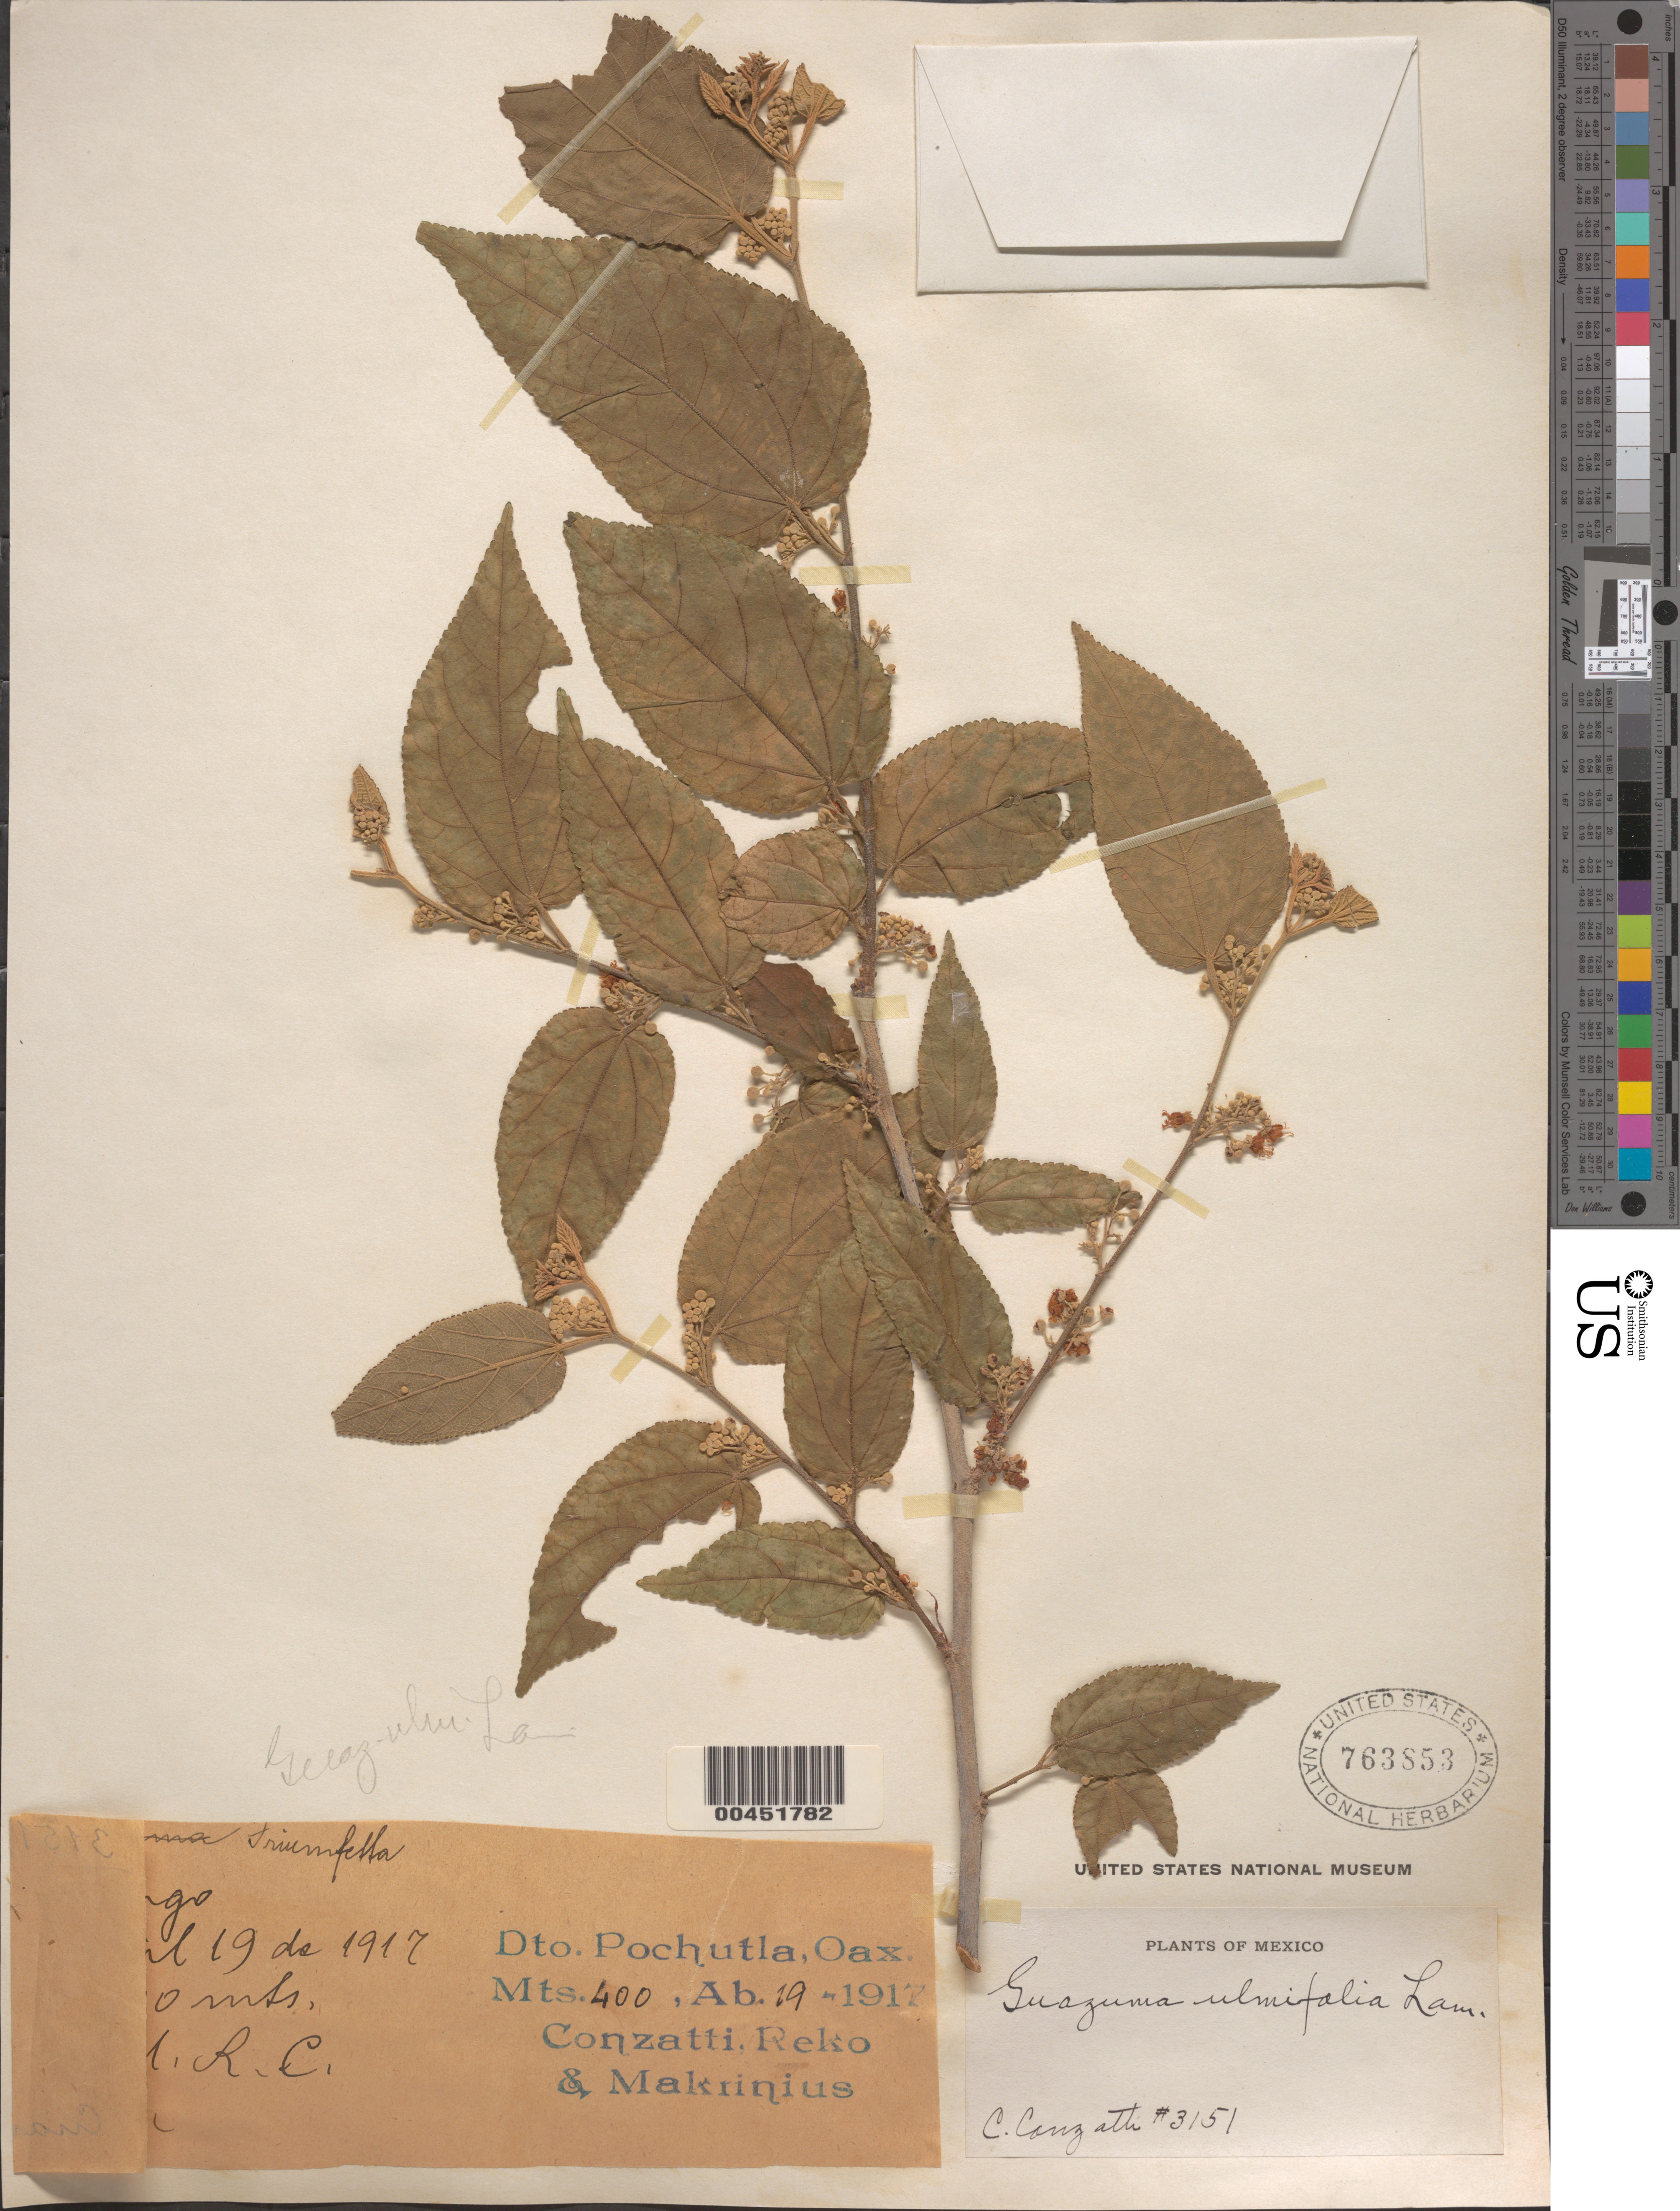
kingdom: Plantae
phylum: Tracheophyta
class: Magnoliopsida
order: Malvales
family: Malvaceae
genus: Guazuma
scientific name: Guazuma ulmifolia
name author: Lam.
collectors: C. Conzatti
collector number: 3151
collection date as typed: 19 Apr 1917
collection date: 1917-04-19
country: Mexico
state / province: Oaxaca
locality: Pochutla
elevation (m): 400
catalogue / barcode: US 763853